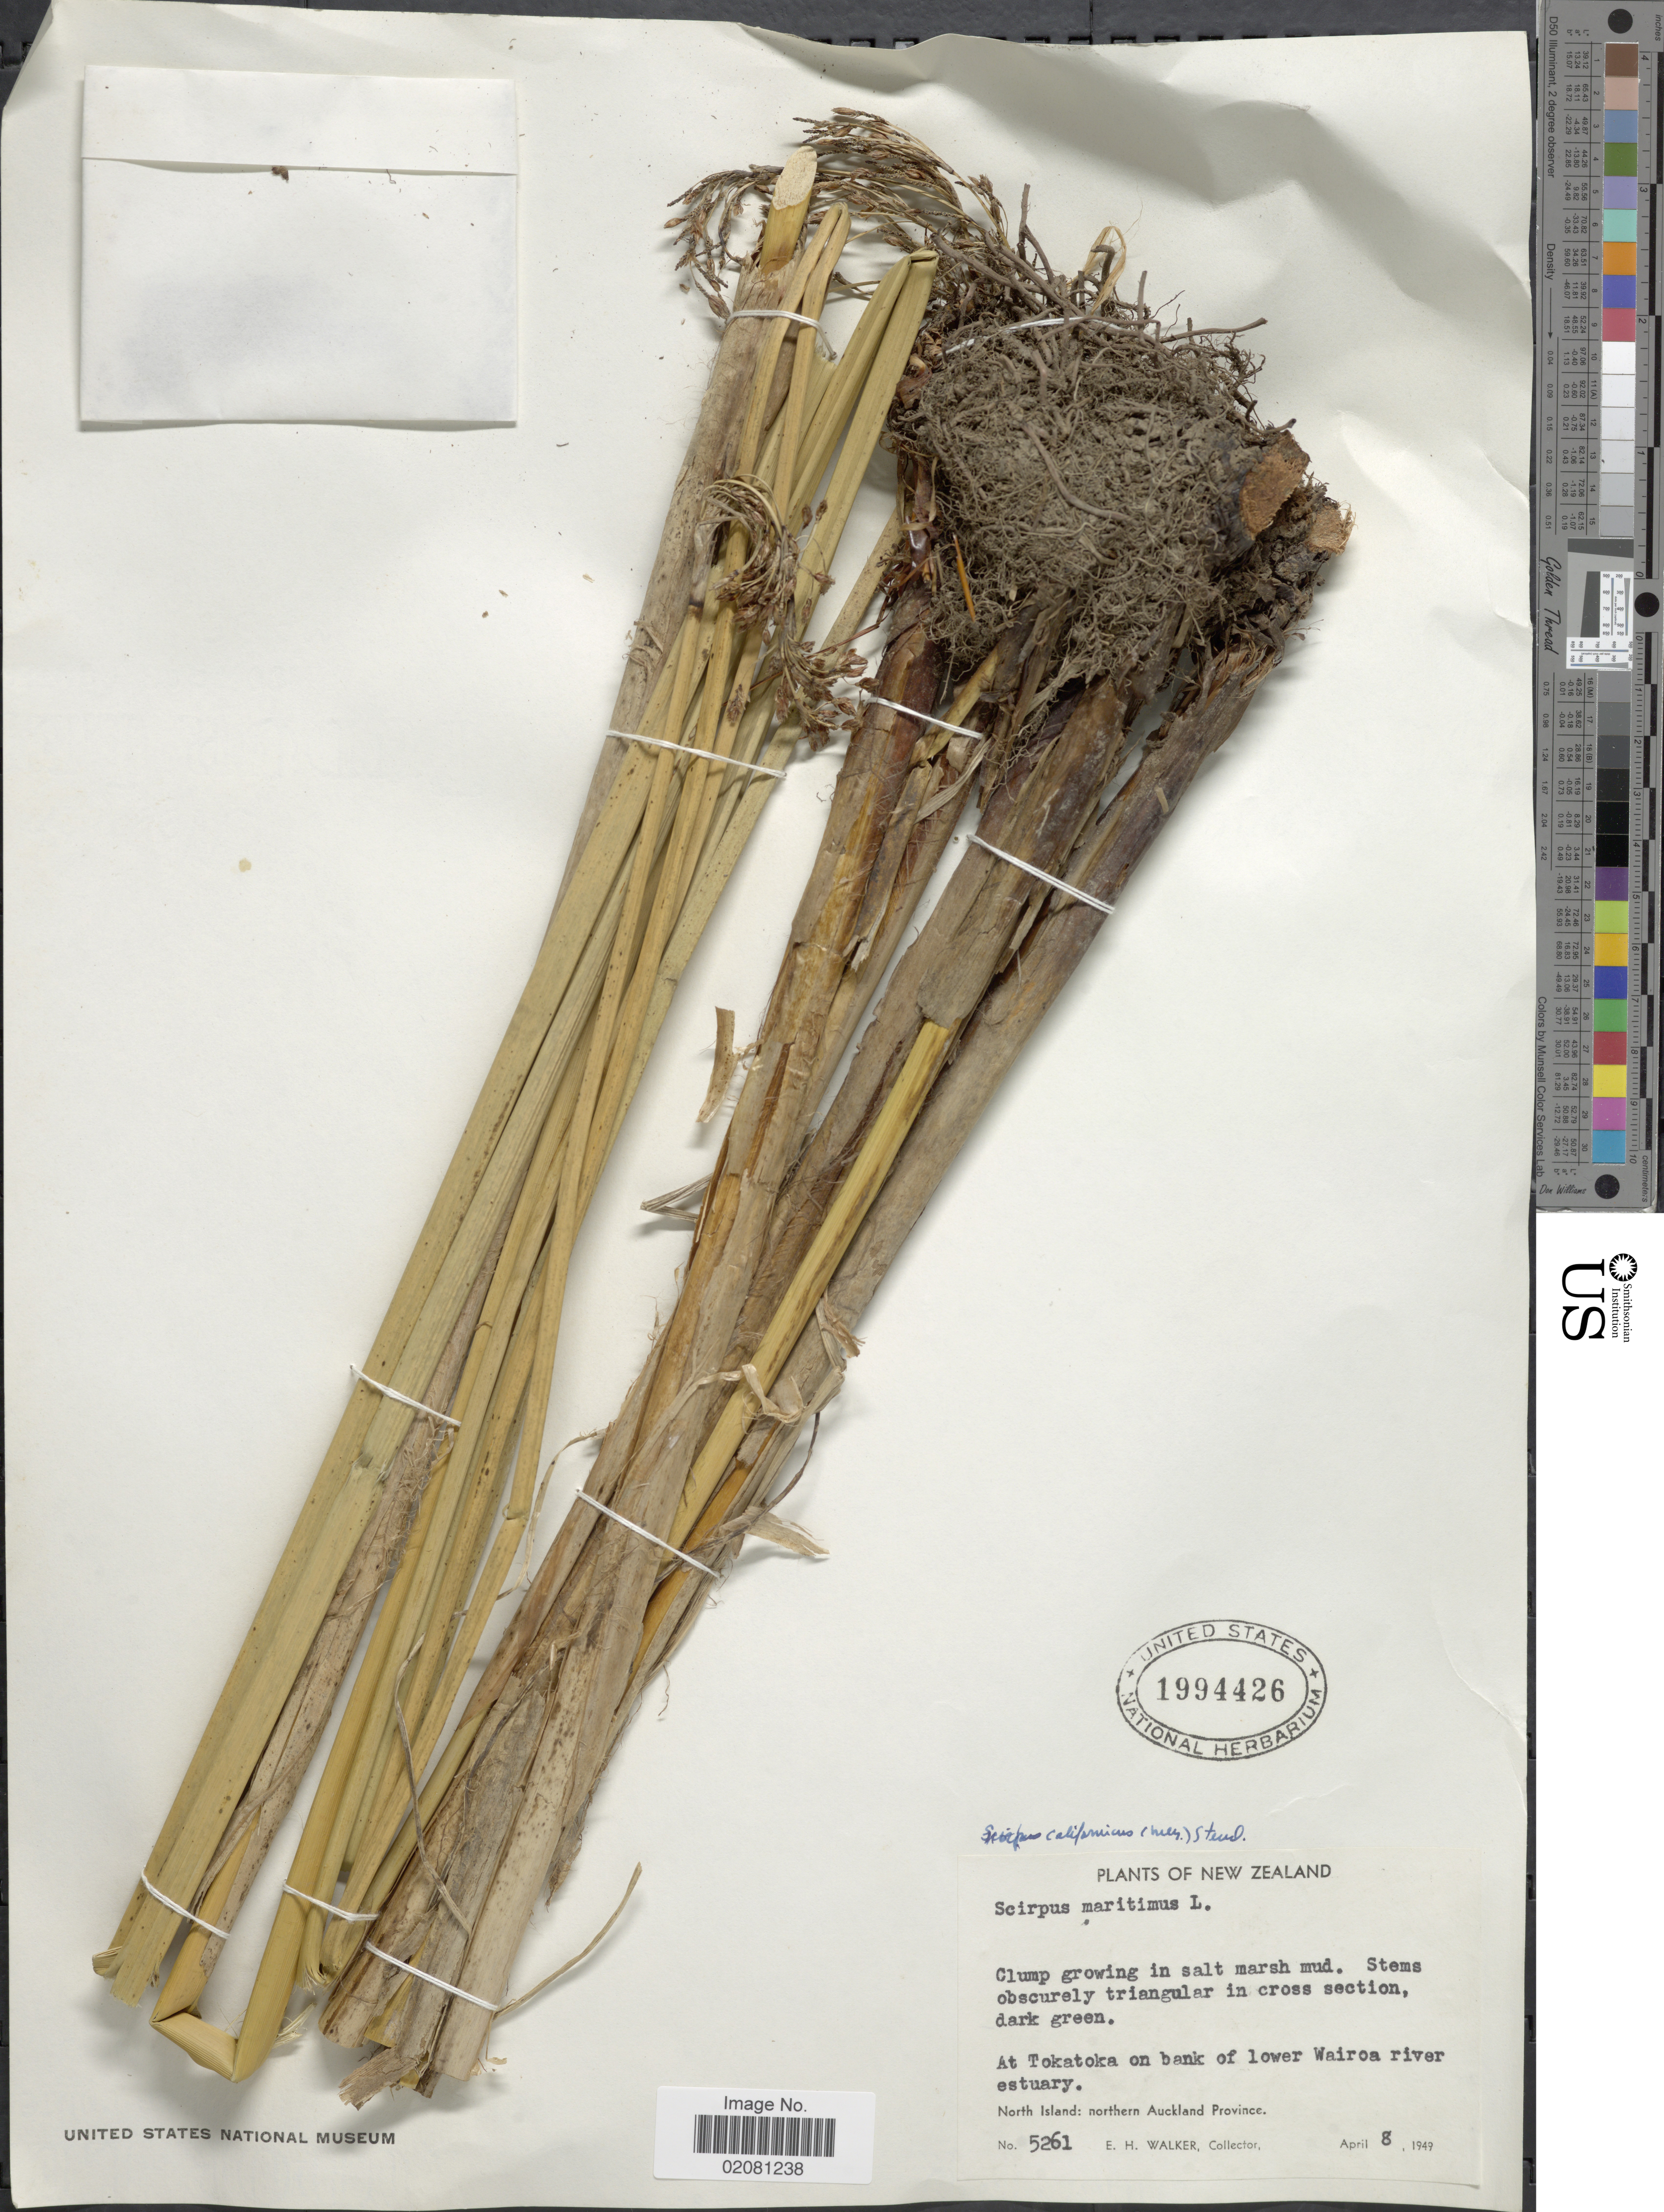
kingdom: Plantae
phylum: Tracheophyta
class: Liliopsida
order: Poales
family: Cyperaceae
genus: Schoenoplectus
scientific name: Schoenoplectus californicus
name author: (C.A. Mey.) Soják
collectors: E. H. Walker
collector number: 5261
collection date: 1949-04-08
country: New Zealand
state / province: Auckland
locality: At Tokatoka on bank of lower Wairoa river estuary, North Island: northern Auckland Province.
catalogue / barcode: US 1994426